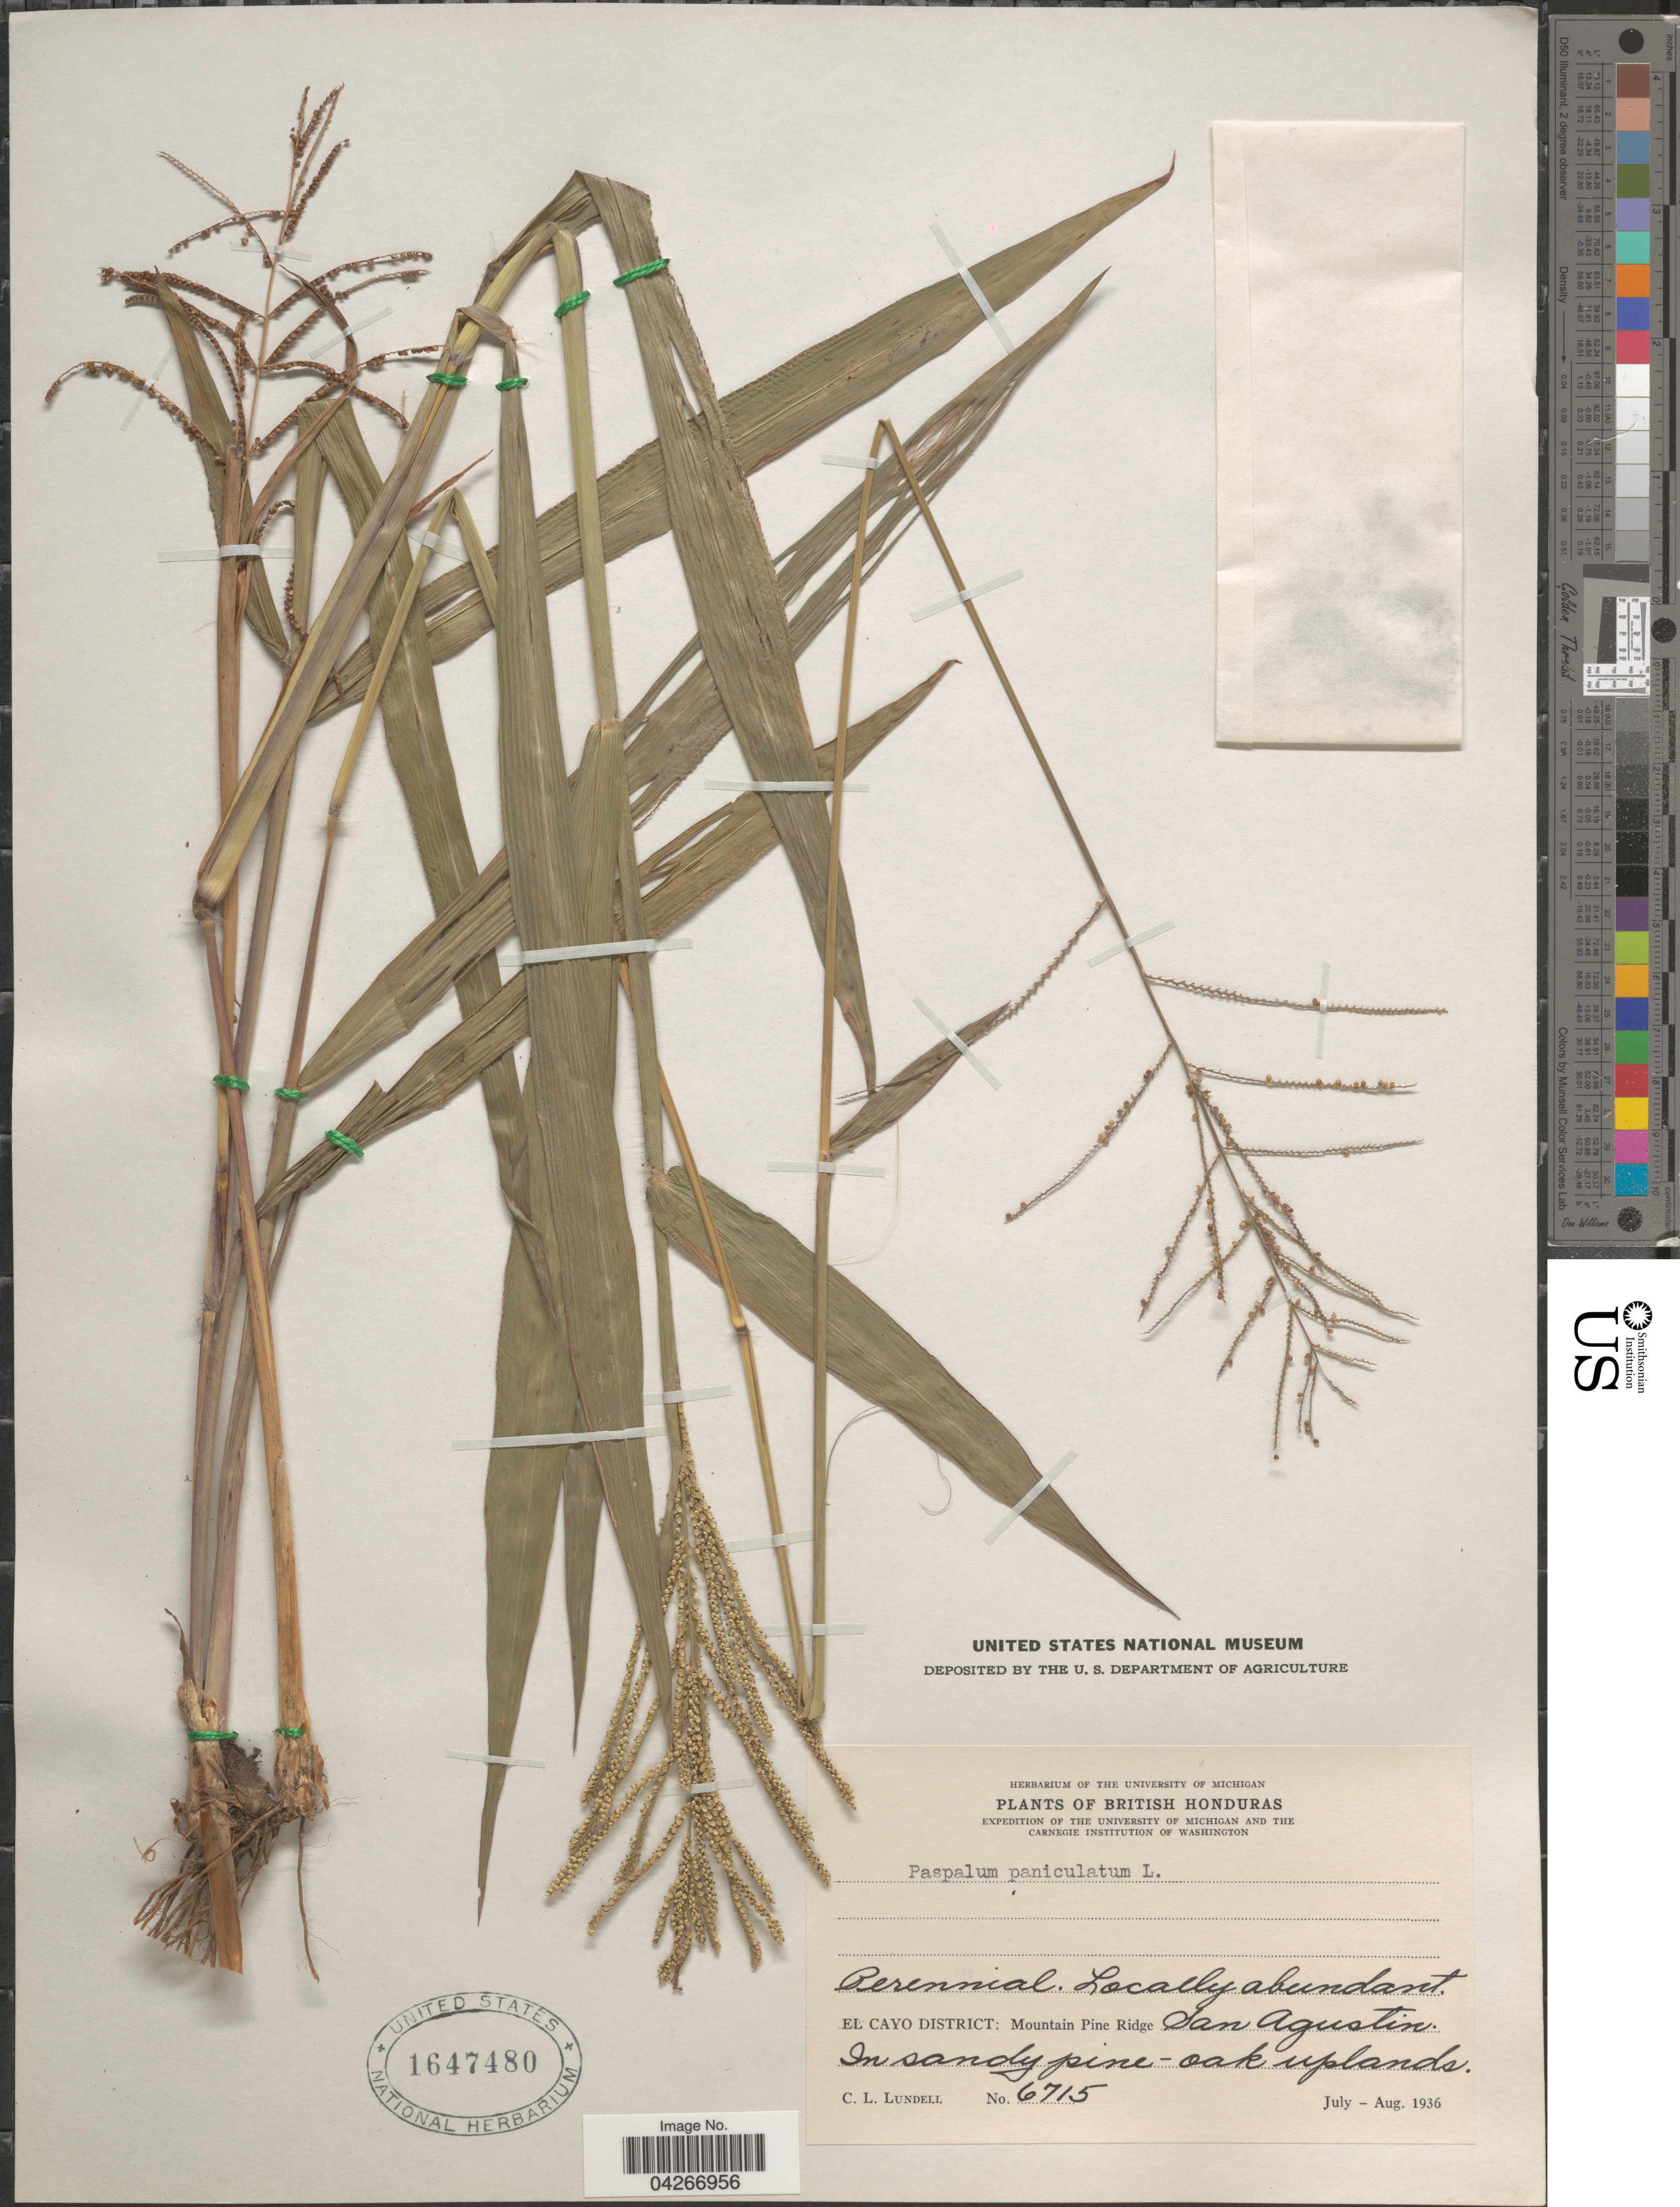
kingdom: Plantae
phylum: Tracheophyta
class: Liliopsida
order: Poales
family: Poaceae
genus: Paspalum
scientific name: Paspalum paniculatum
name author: L.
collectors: C. L. Lundell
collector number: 6715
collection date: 1936-07/1936-08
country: Belize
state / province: Cayo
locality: British Honduras. Expedition of the University of Michigan and the Carnegie Institution of Washington. El Cayo District: Mountain Pine Ridge. San Agustin.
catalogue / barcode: US 1647480